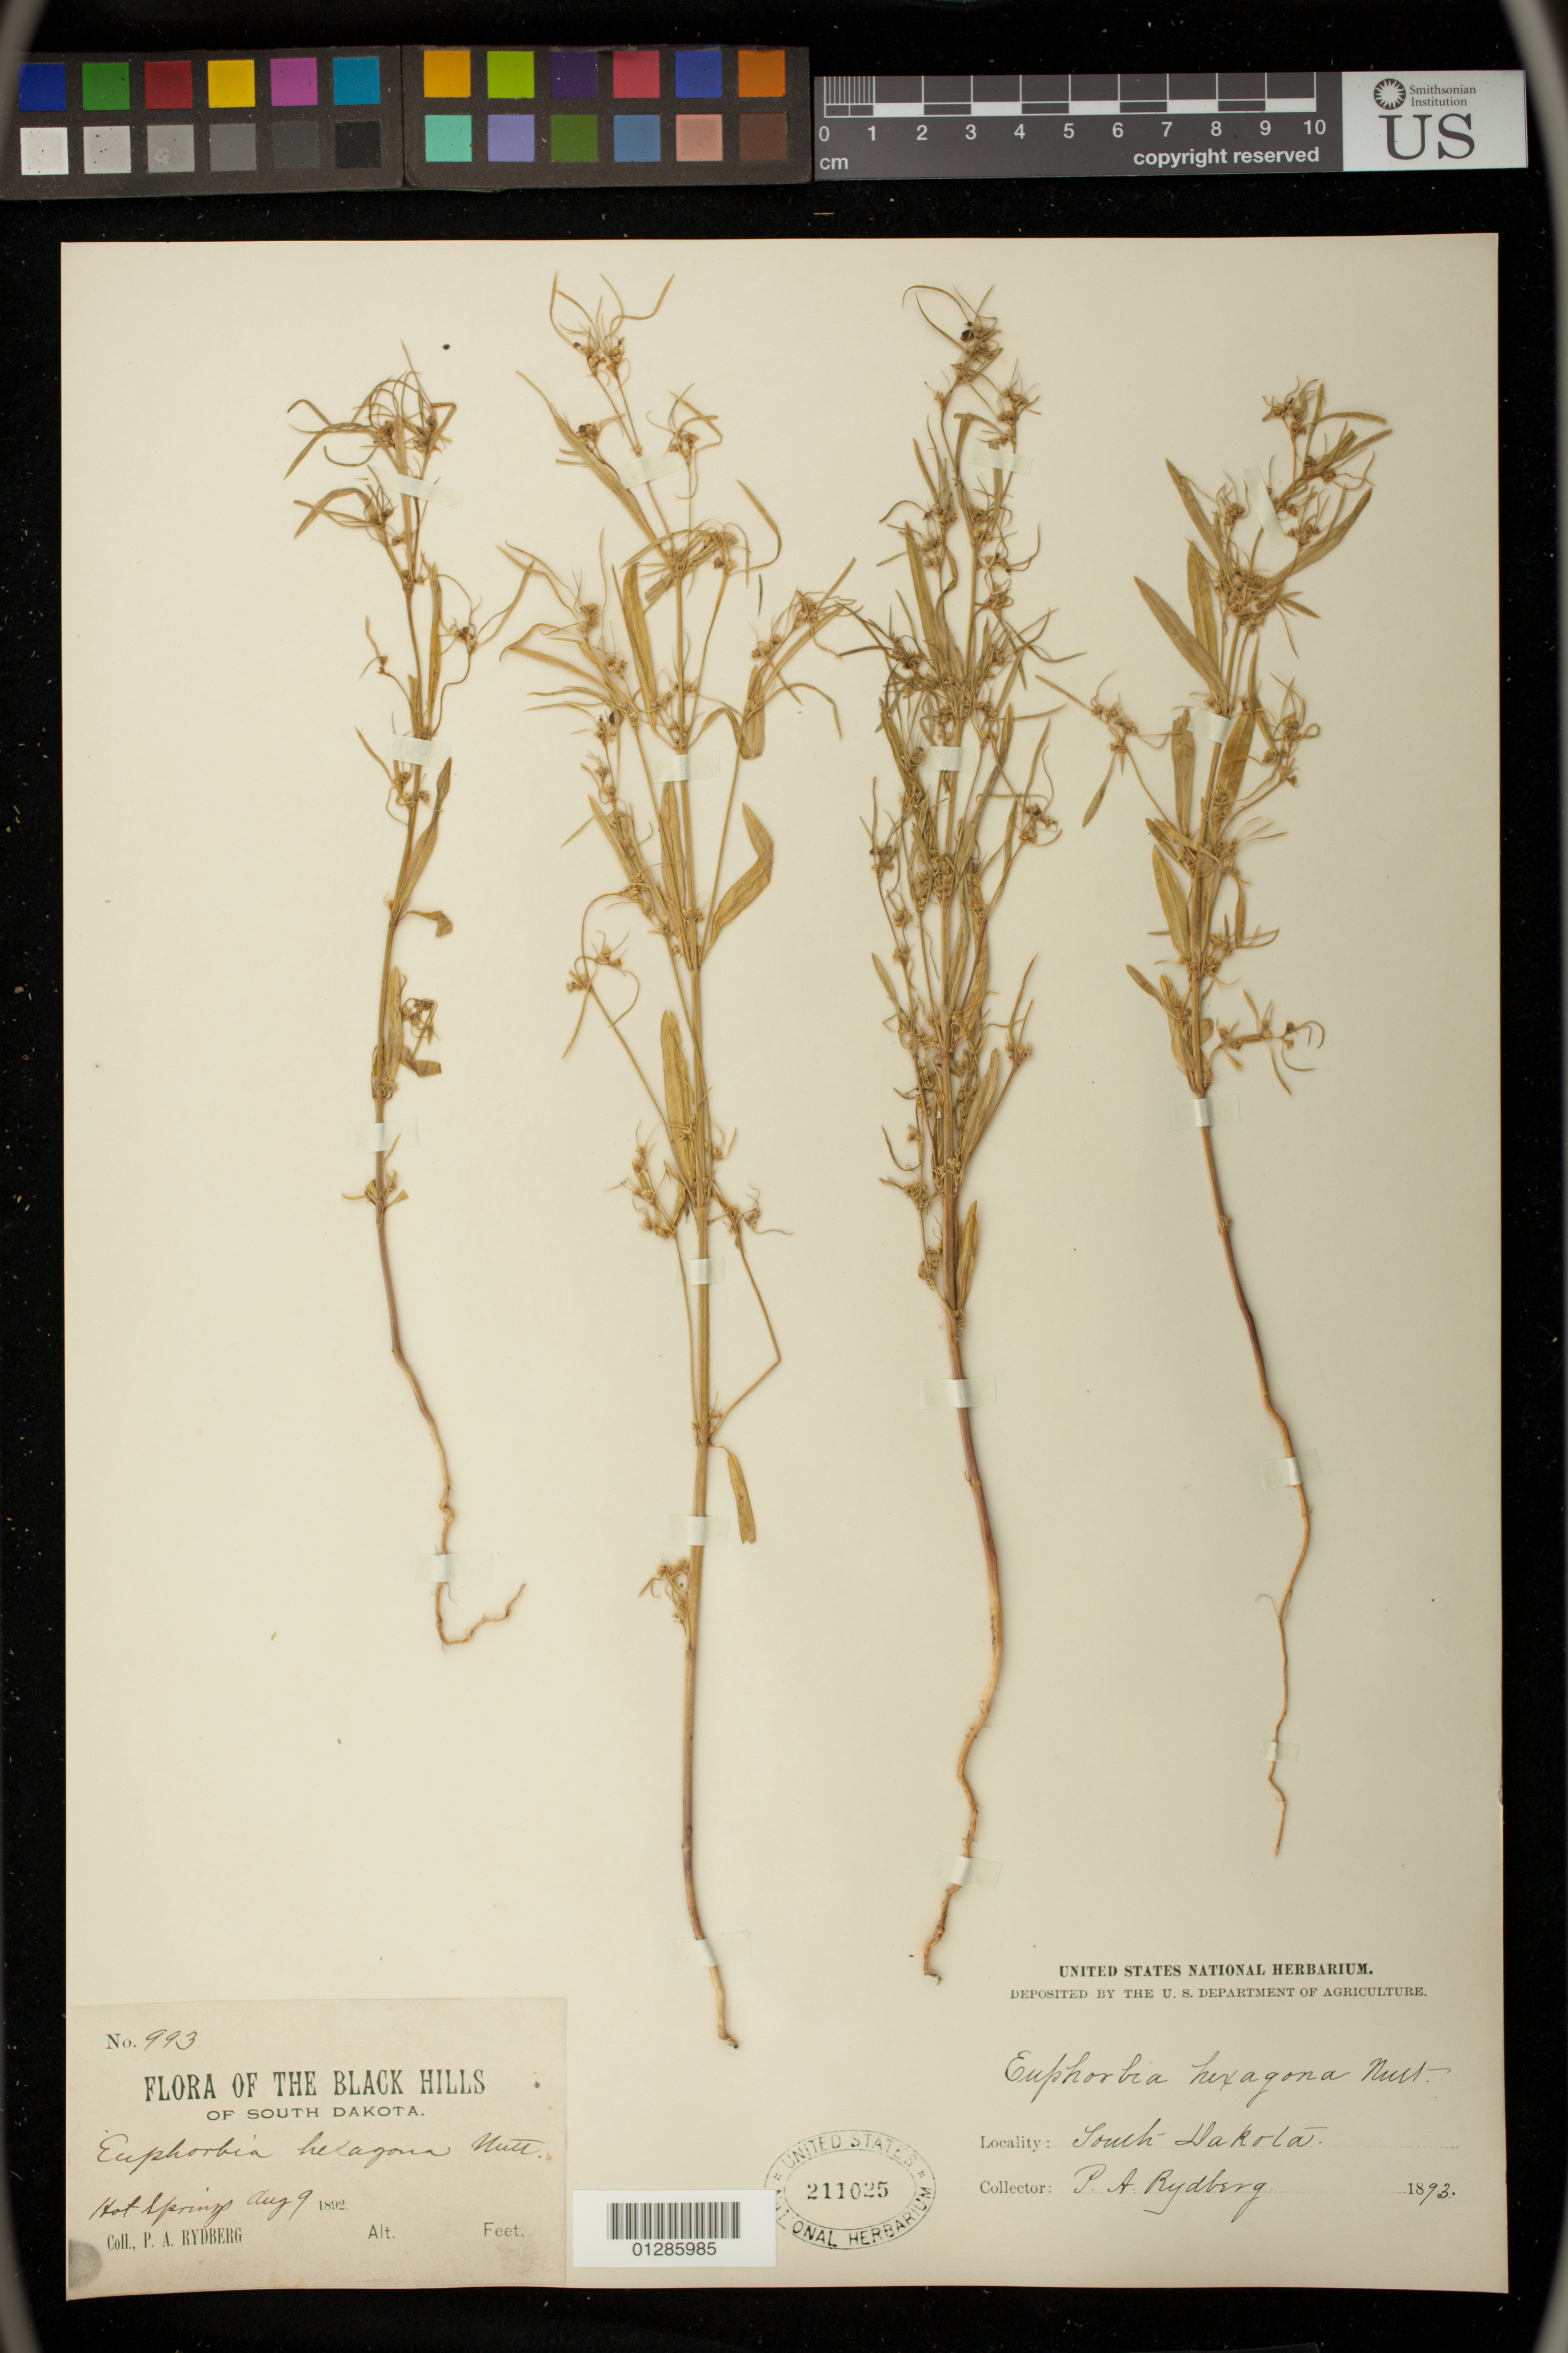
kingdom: Plantae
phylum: Tracheophyta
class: Magnoliopsida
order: Malpighiales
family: Euphorbiaceae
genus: Euphorbia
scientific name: Euphorbia hexagona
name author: Nutt. ex Spreng.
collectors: P. A. Rydberg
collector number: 993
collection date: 1892-08-09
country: United States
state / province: South Dakota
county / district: Fall River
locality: The Black Hills: Hot Springs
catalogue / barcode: US 211025